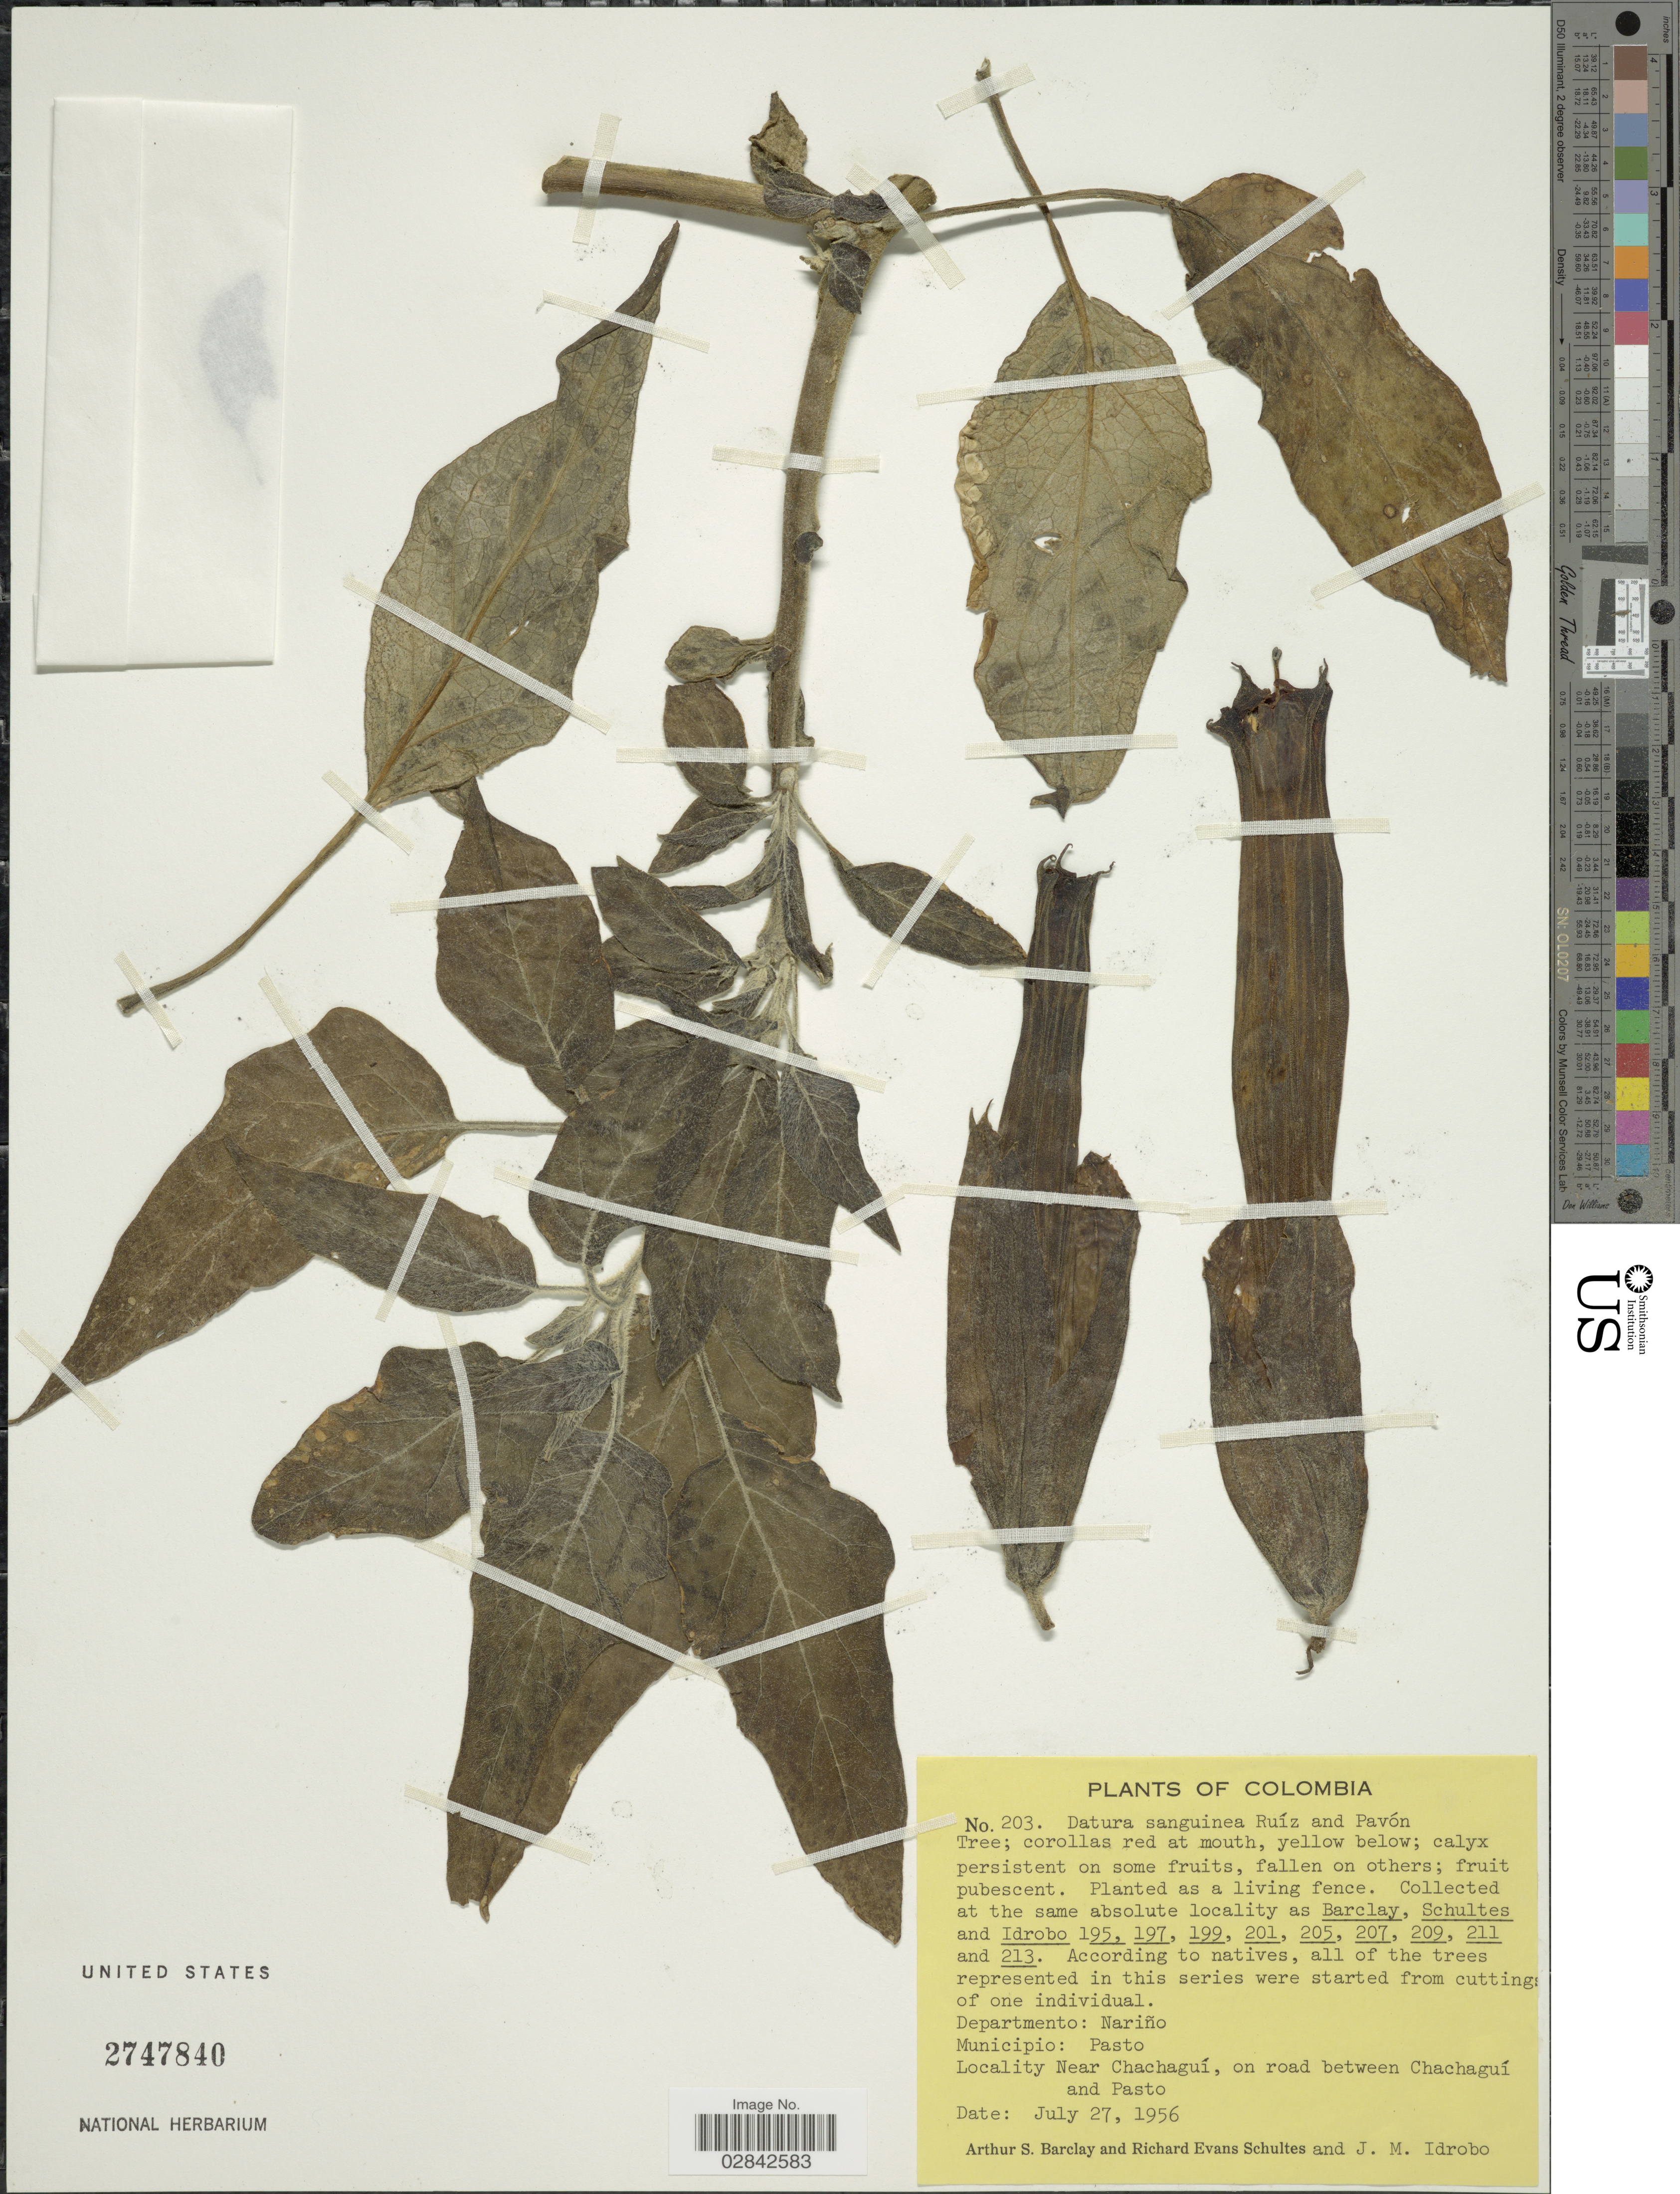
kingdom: Plantae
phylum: Tracheophyta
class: Magnoliopsida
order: Solanales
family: Solanaceae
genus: Brugmansia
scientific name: Brugmansia sanguinea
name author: (Ruiz & Pav.) D. Don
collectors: A. S. Barclay, R. E. Schultes & J. M. Idrobo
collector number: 203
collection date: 1956-07-27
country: Colombia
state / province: Nariño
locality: Departmento: Nariño. Municipio: Pasto. Near Chachaguí, on road between Chachahuí and Pasto.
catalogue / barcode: US 2747840